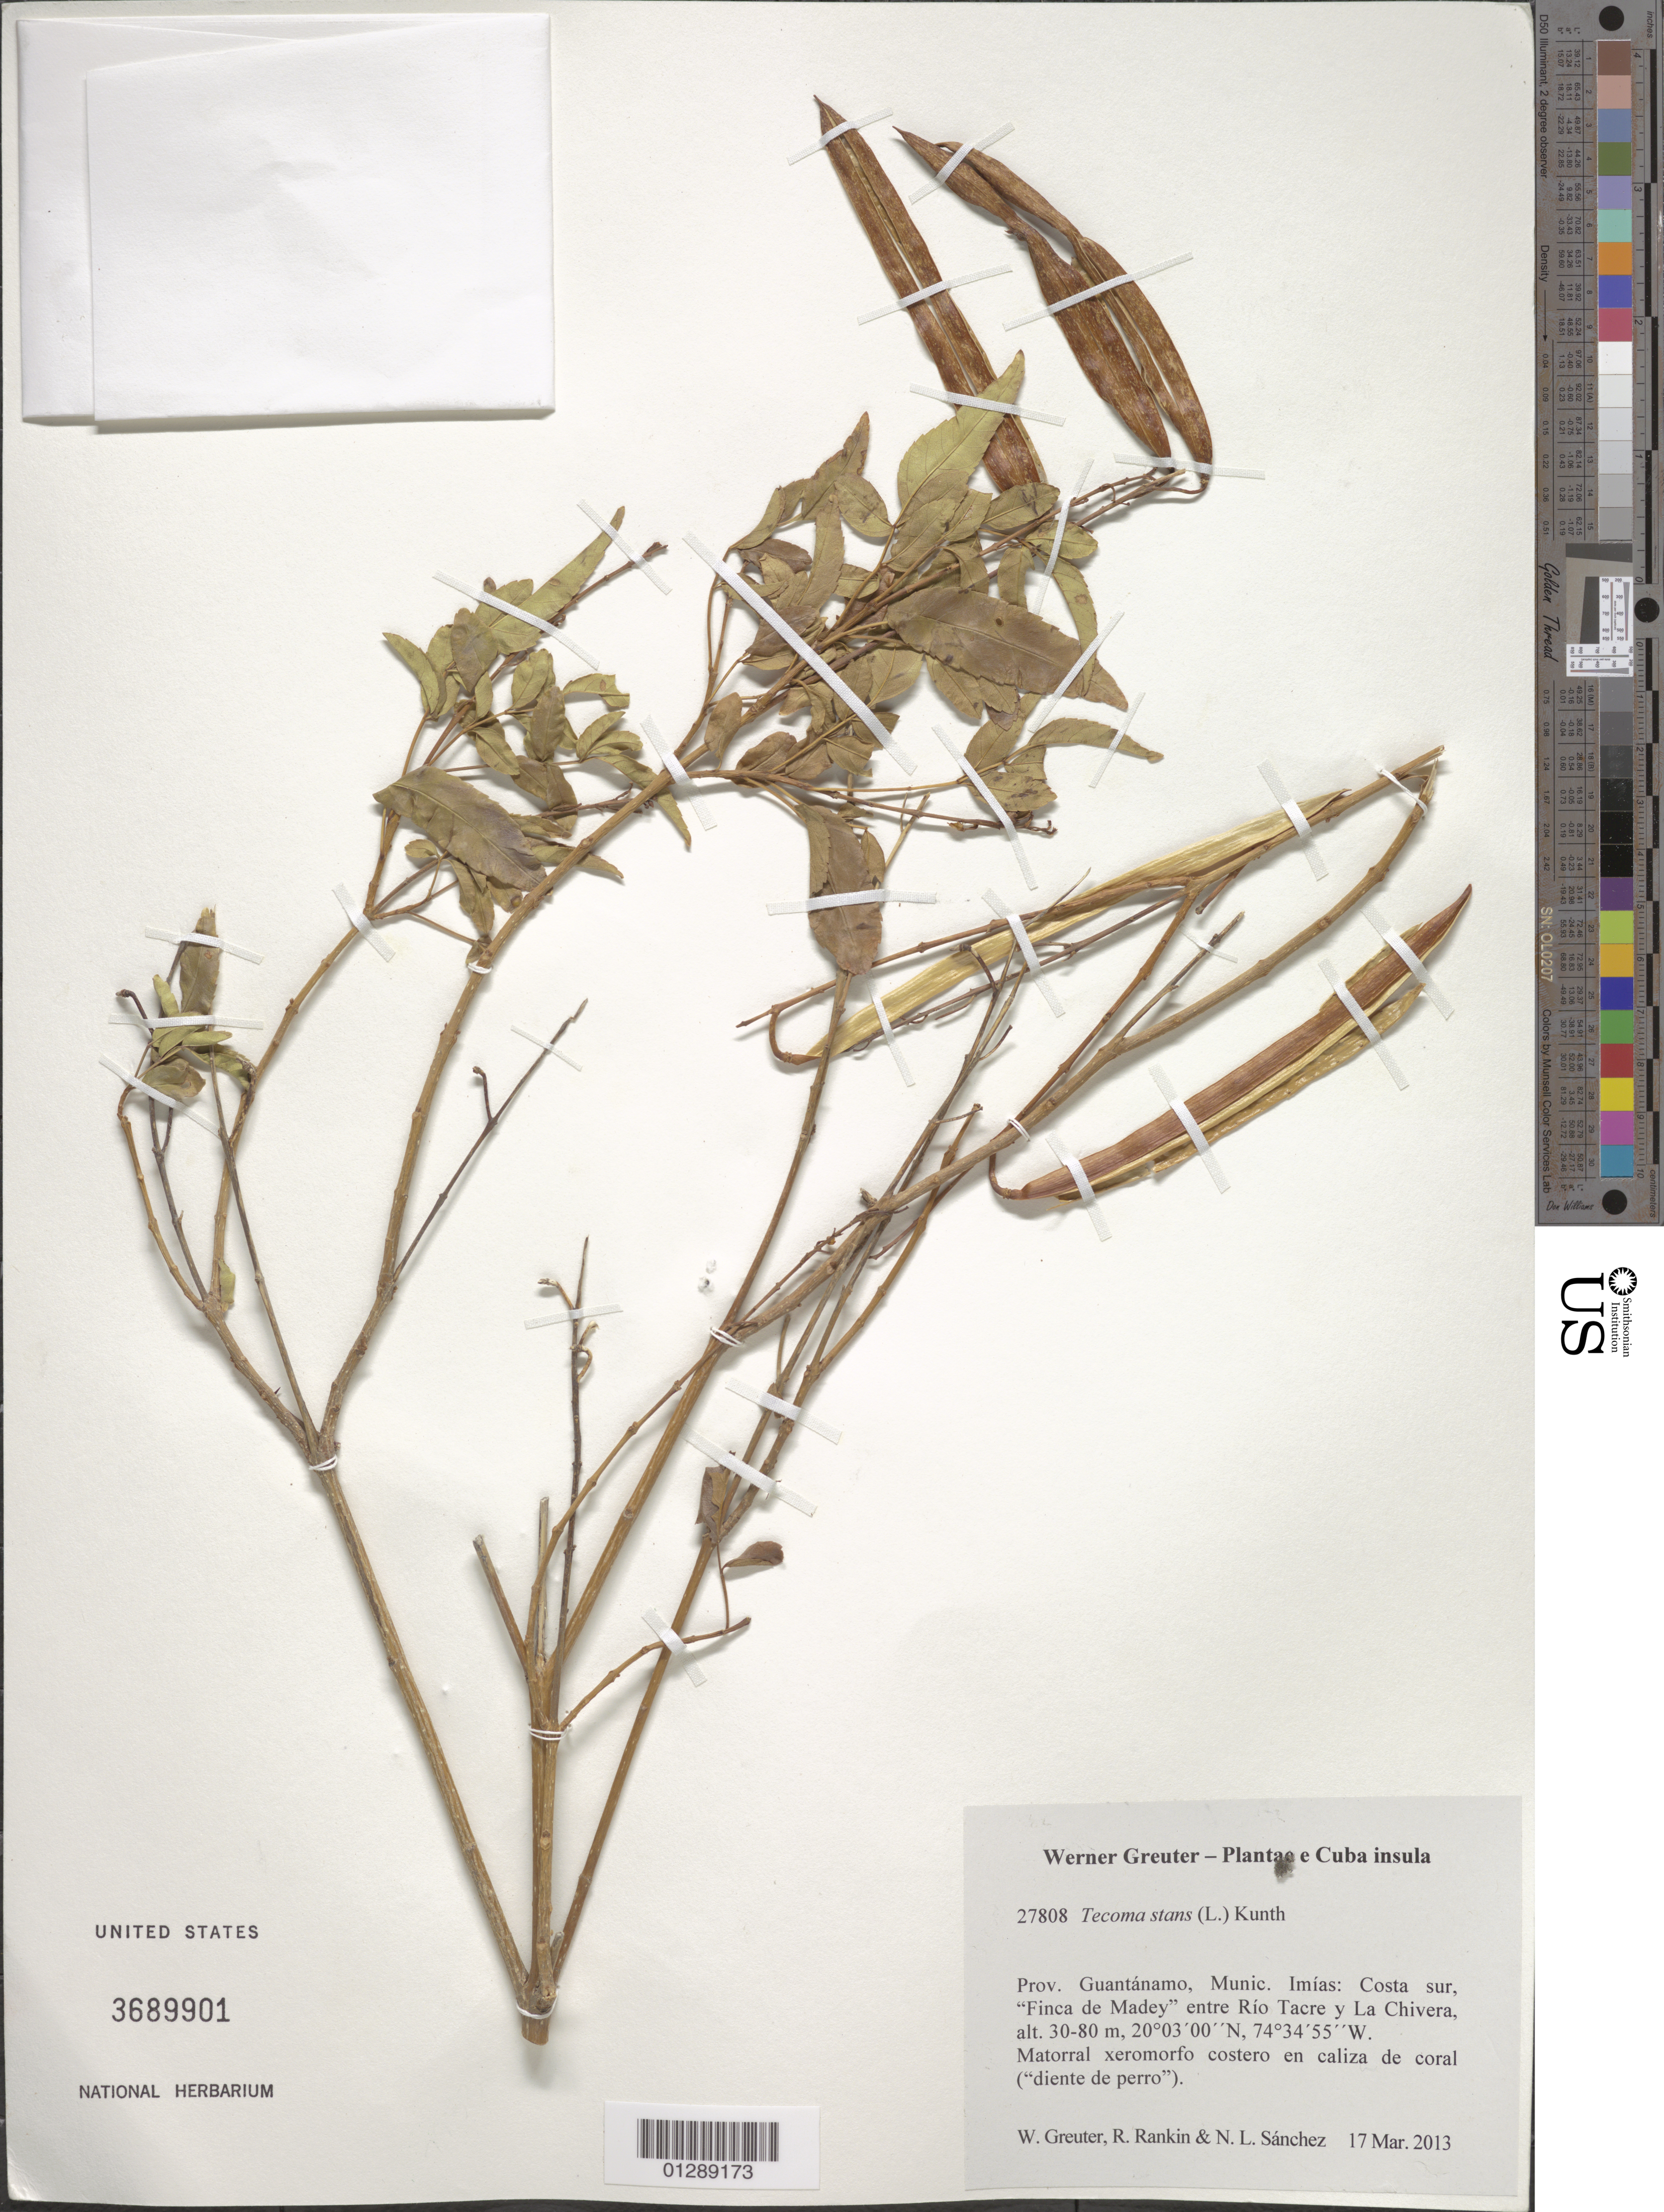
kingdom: Plantae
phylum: Tracheophyta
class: Magnoliopsida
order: Lamiales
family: Bignoniaceae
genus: Tecoma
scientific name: Tecoma stans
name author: (L.) Juss. ex Kunth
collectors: W. R. Greuter, R. Rankin Rodriguez & N. Sanchez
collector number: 27808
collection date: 2013-03-17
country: Cuba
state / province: Guantanamo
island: Cuba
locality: Munic. Imías: Costa sur "Finca de Madey" entre Río Tacre y La Chivera.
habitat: Matorral xeromorfo costero en caliza de coral ("diente de perro").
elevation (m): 30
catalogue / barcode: US 3689901